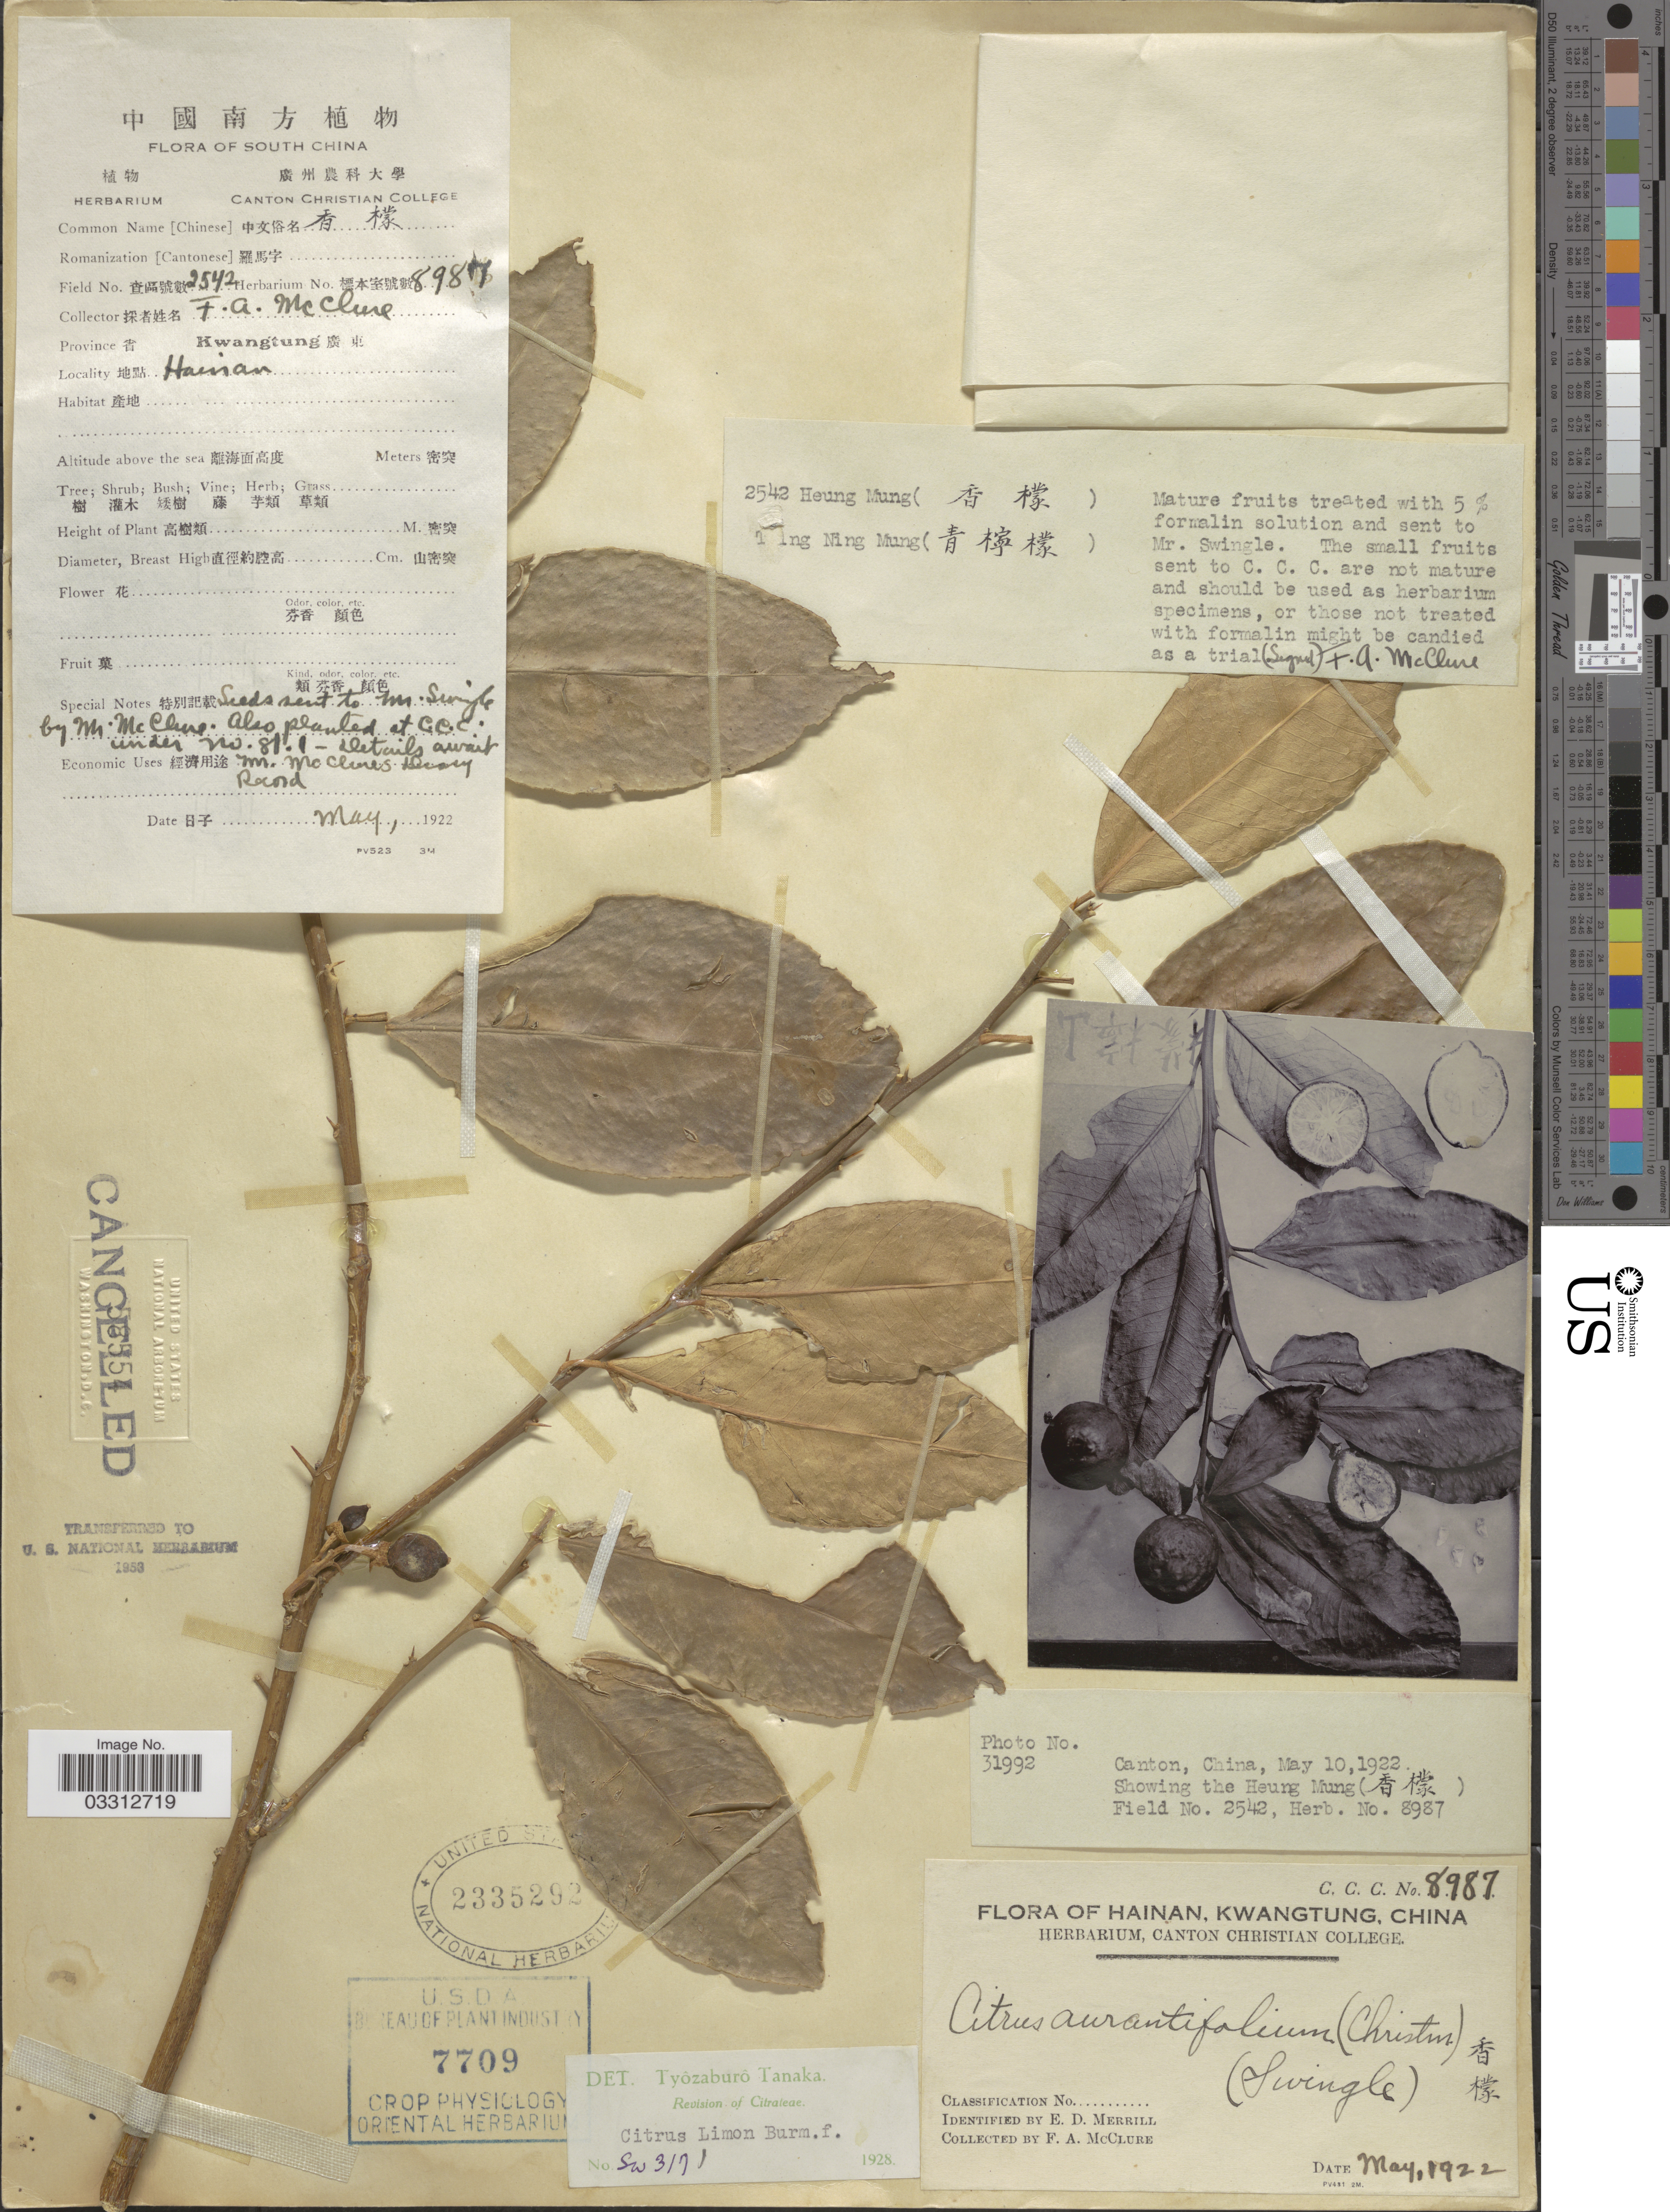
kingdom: Plantae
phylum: Tracheophyta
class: Magnoliopsida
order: Sapindales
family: Rutaceae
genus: Citrus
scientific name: Citrus x limon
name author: (L.) Osbeck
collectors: F. A. McClure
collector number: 2542/8987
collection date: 1922-05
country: China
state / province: Guangdong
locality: South China, Province Kwangtung X, Hainan.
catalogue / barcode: US 2335292